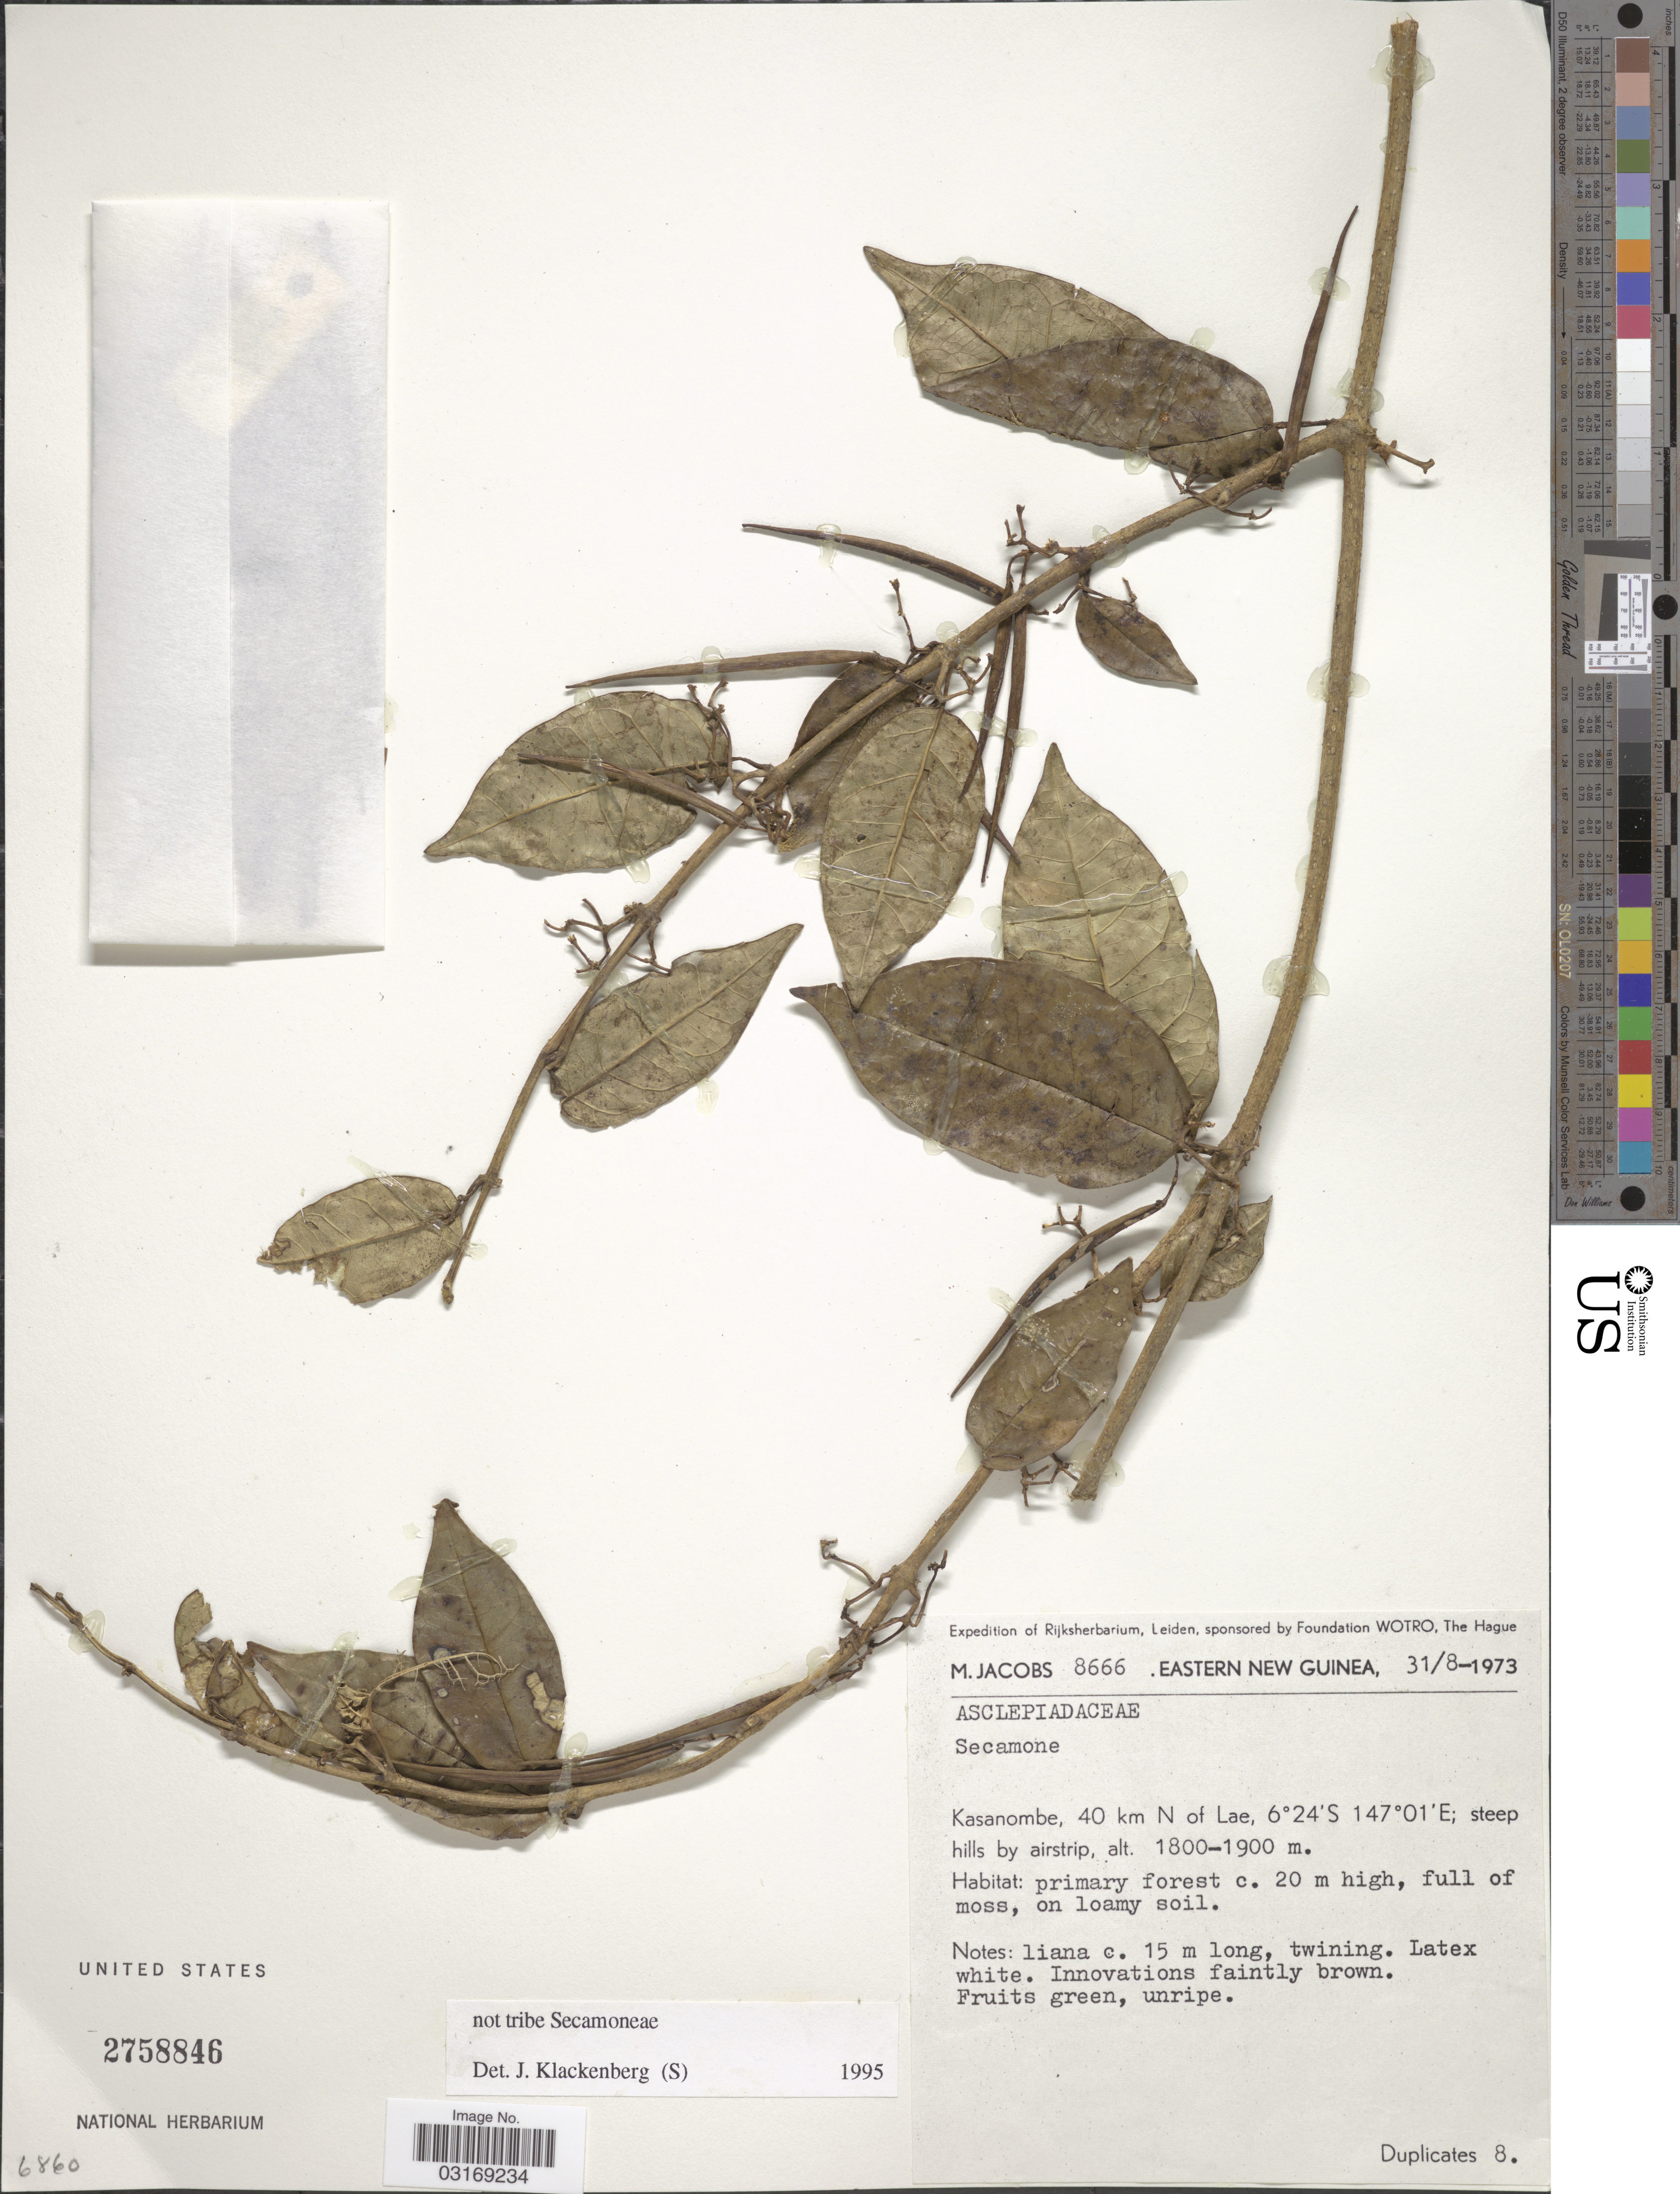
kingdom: Plantae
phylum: Tracheophyta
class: Magnoliopsida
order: Gentianales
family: Apocynaceae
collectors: M. Jacobs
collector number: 8666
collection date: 1973-08-31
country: Papua New Guinea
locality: Eastern New Guinea. Kasanombe, 40 km N of Lae. Steep hills by airstrip.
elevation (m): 1800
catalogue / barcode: US 2758846